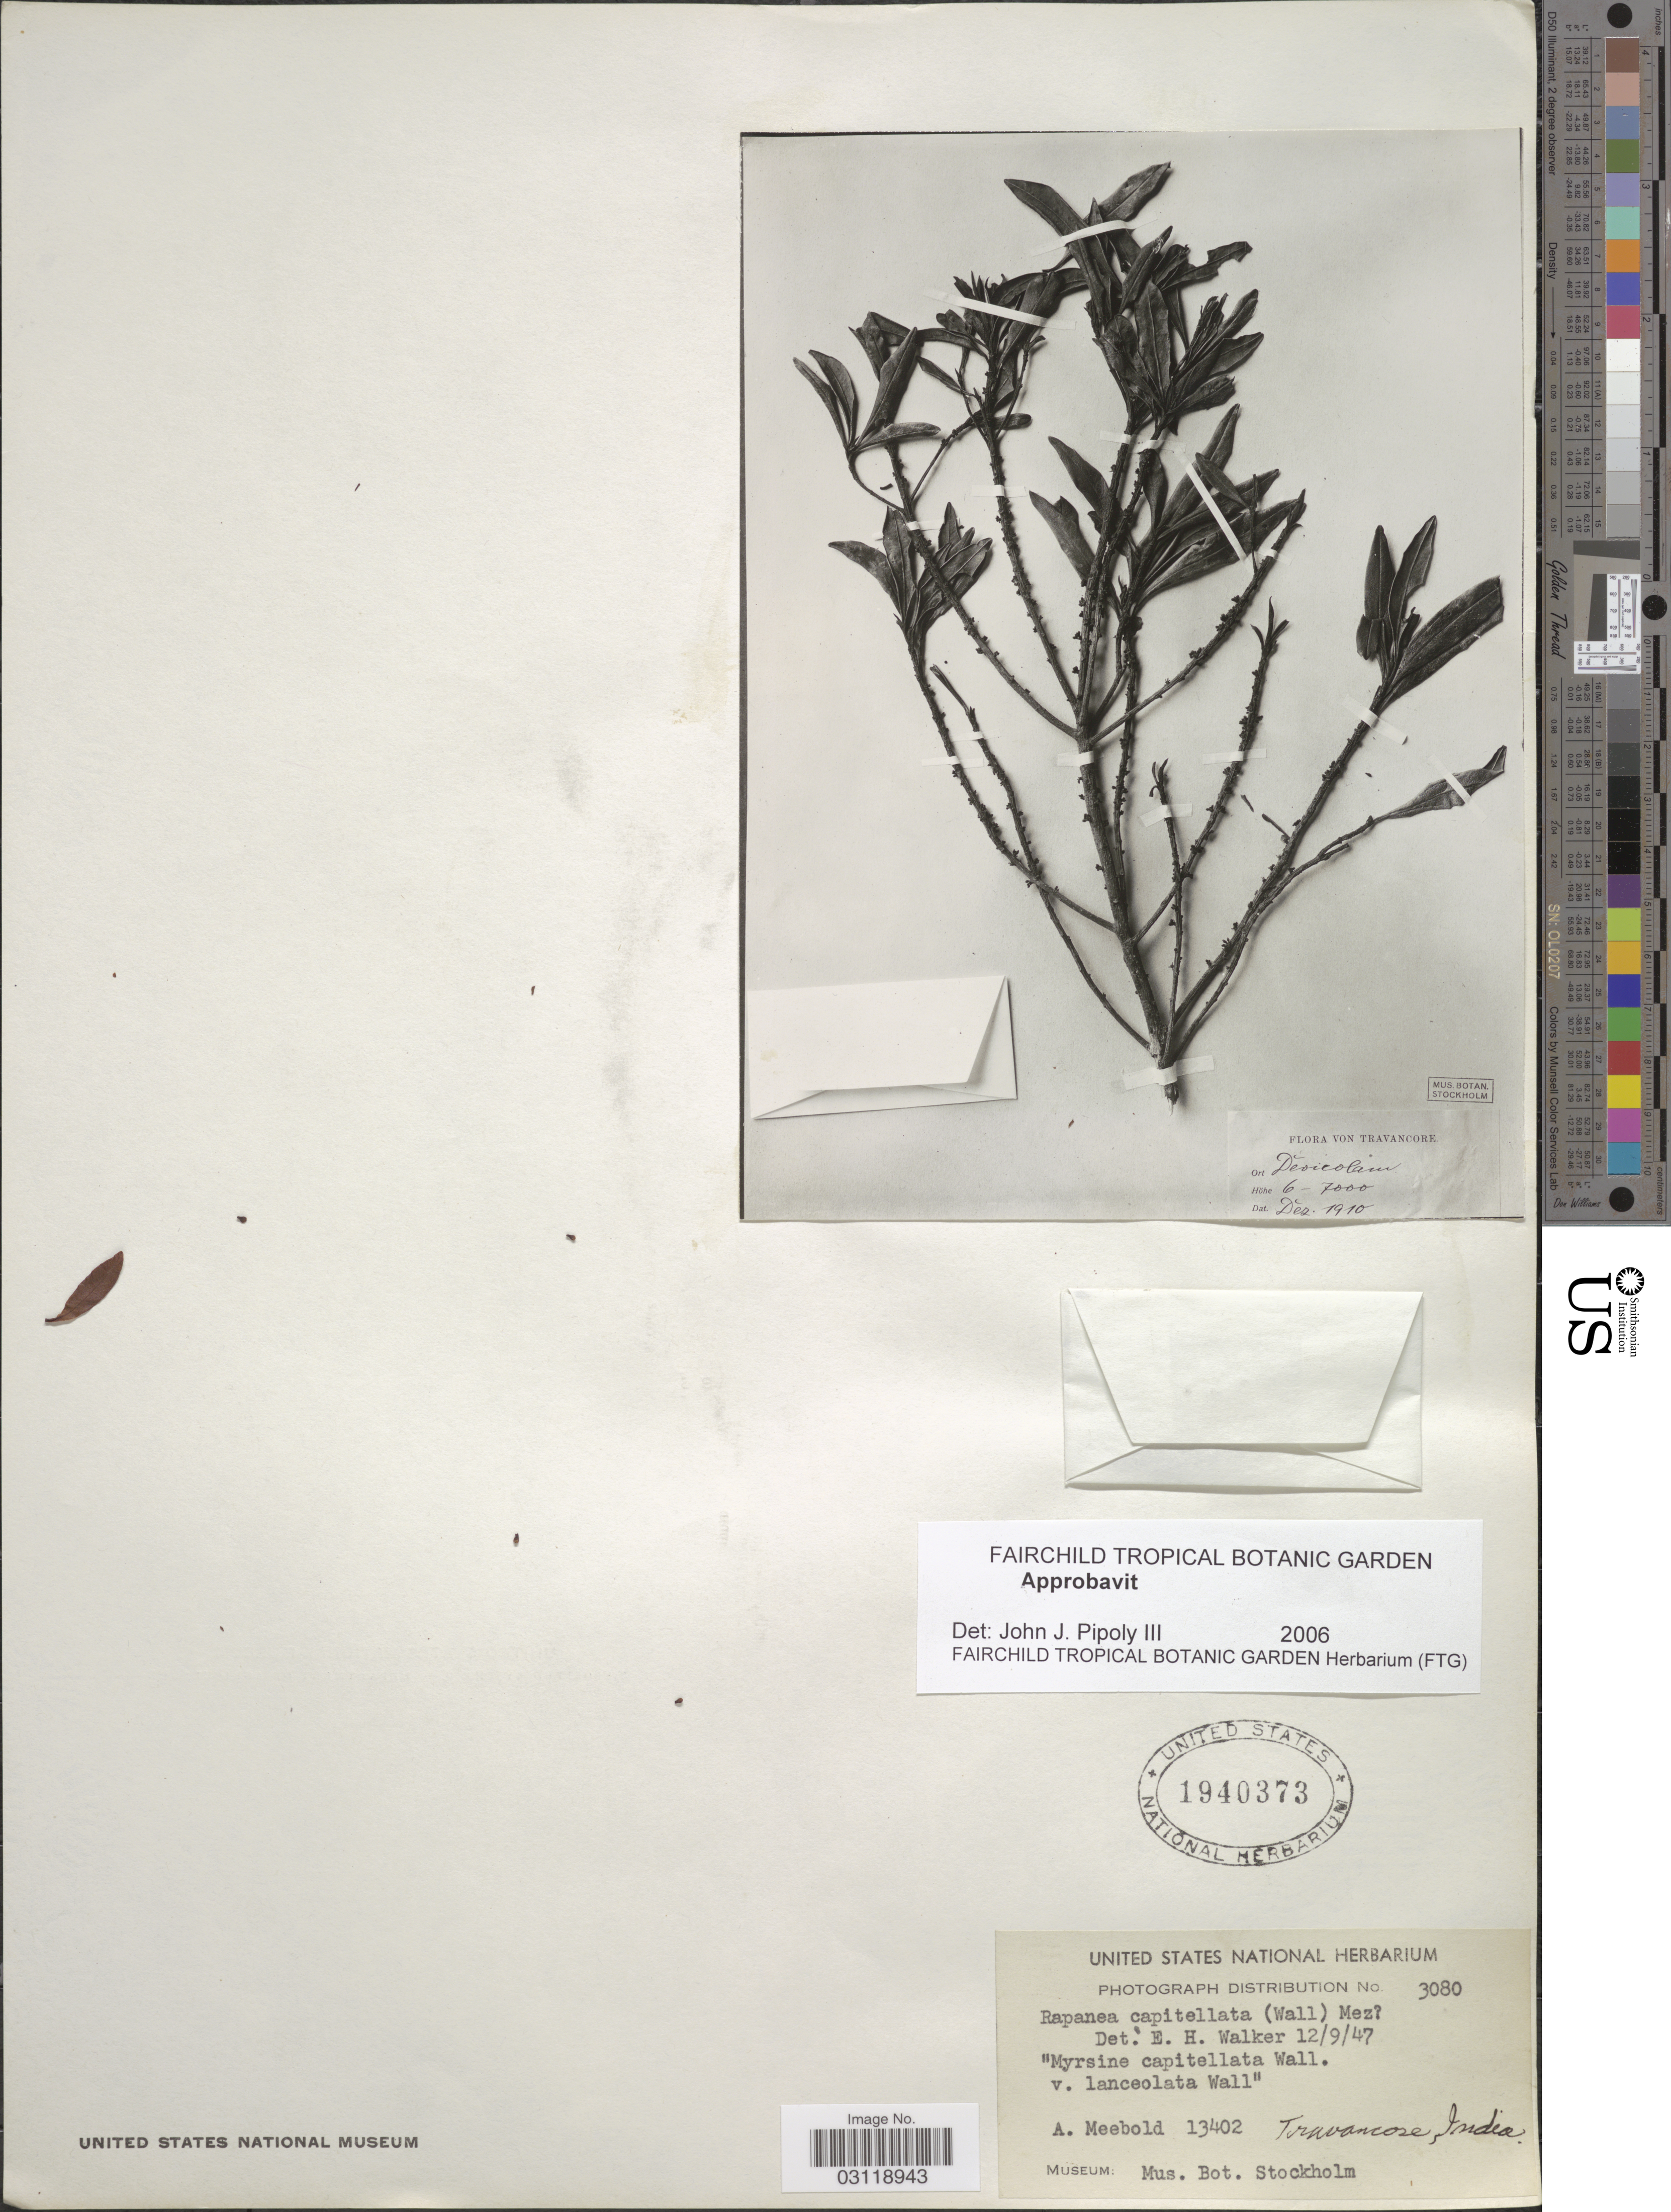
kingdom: Plantae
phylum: Tracheophyta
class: Magnoliopsida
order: Ericales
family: Primulaceae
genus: Rapanea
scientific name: Rapanea capitellata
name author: (Wall.) Mez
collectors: A. Meebold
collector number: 13402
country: India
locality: Travancore.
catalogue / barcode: US 1940373